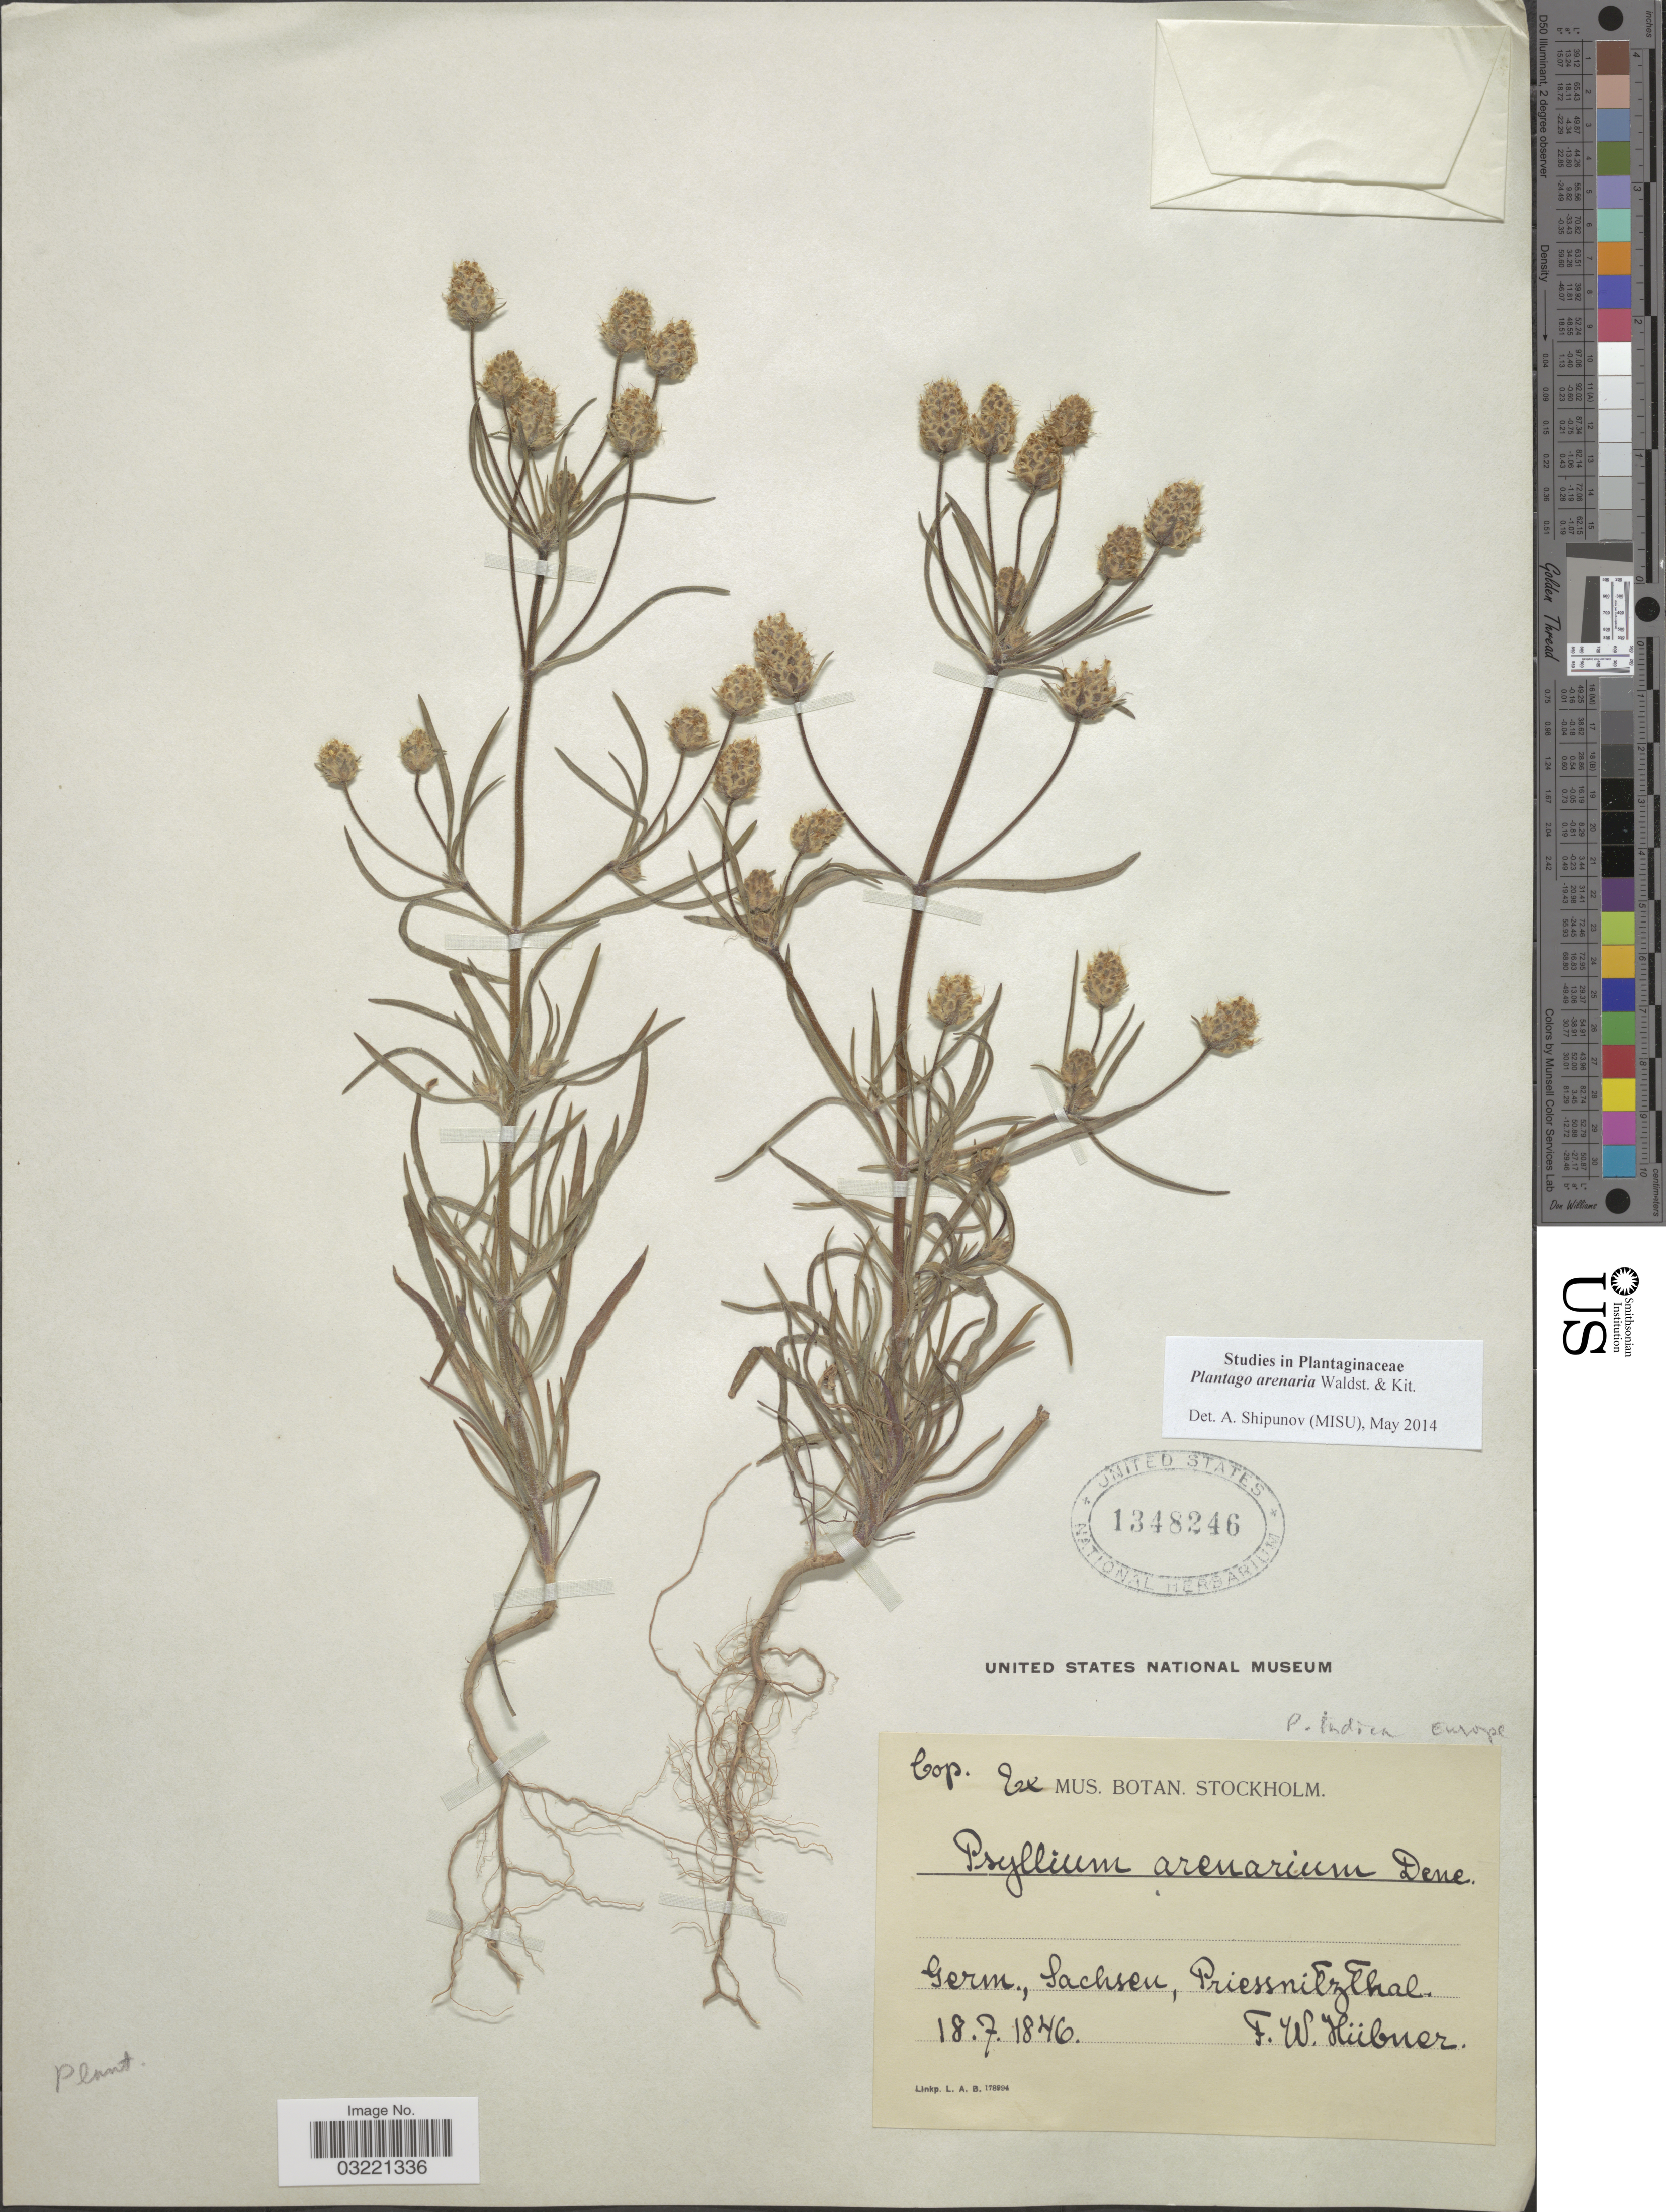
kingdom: Plantae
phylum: Tracheophyta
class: Magnoliopsida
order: Lamiales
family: Plantaginaceae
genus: Plantago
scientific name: Plantago arenaria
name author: Waldst. & Kit.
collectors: F. Hübner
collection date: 1846-07-18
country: Germany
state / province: Sachsen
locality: Priessnitzthal.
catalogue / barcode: US 1348246